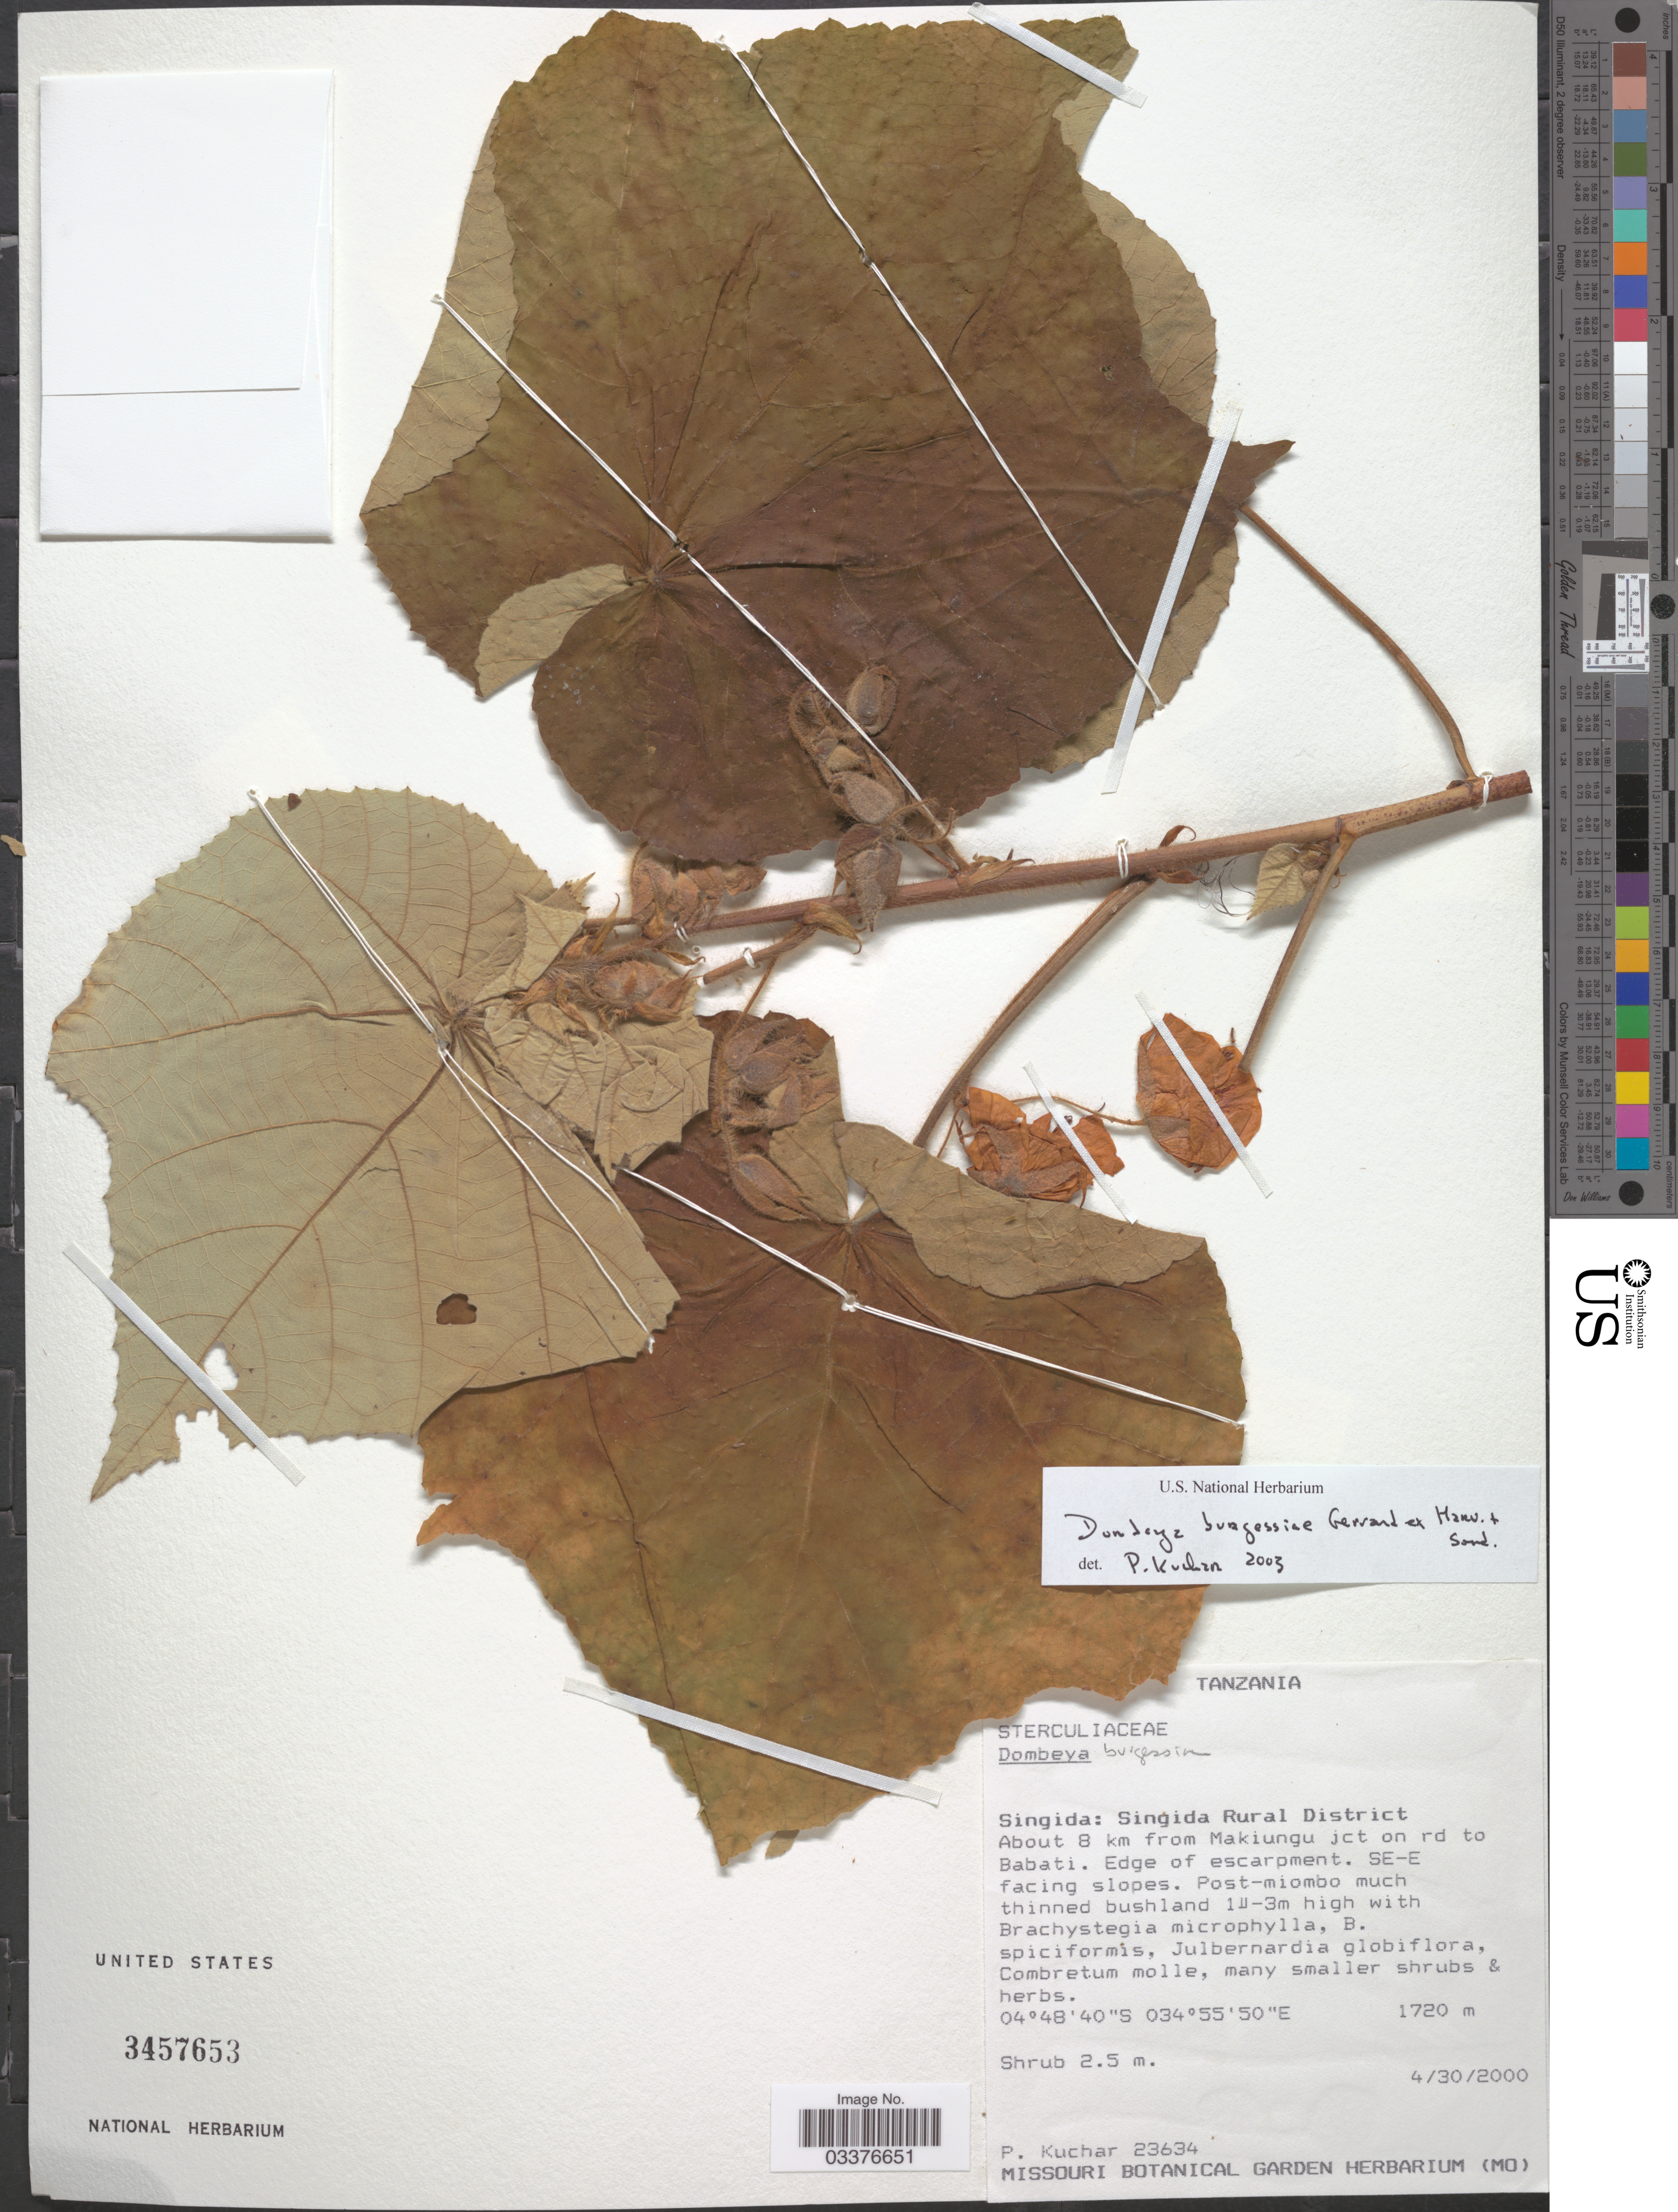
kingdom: Plantae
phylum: Tracheophyta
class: Magnoliopsida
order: Malvales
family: Malvaceae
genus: Dombeya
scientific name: Dombeya burgessiae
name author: Gerrard ex Harv.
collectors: P. Kuchar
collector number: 23634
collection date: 2000-04-30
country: Tanzania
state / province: Singida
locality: Singida Rural District. About 8 km from Makiungu jct on rd to Babati. Edge of escarpment. SE-E facing slopes.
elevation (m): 1720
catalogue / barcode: US 3457653